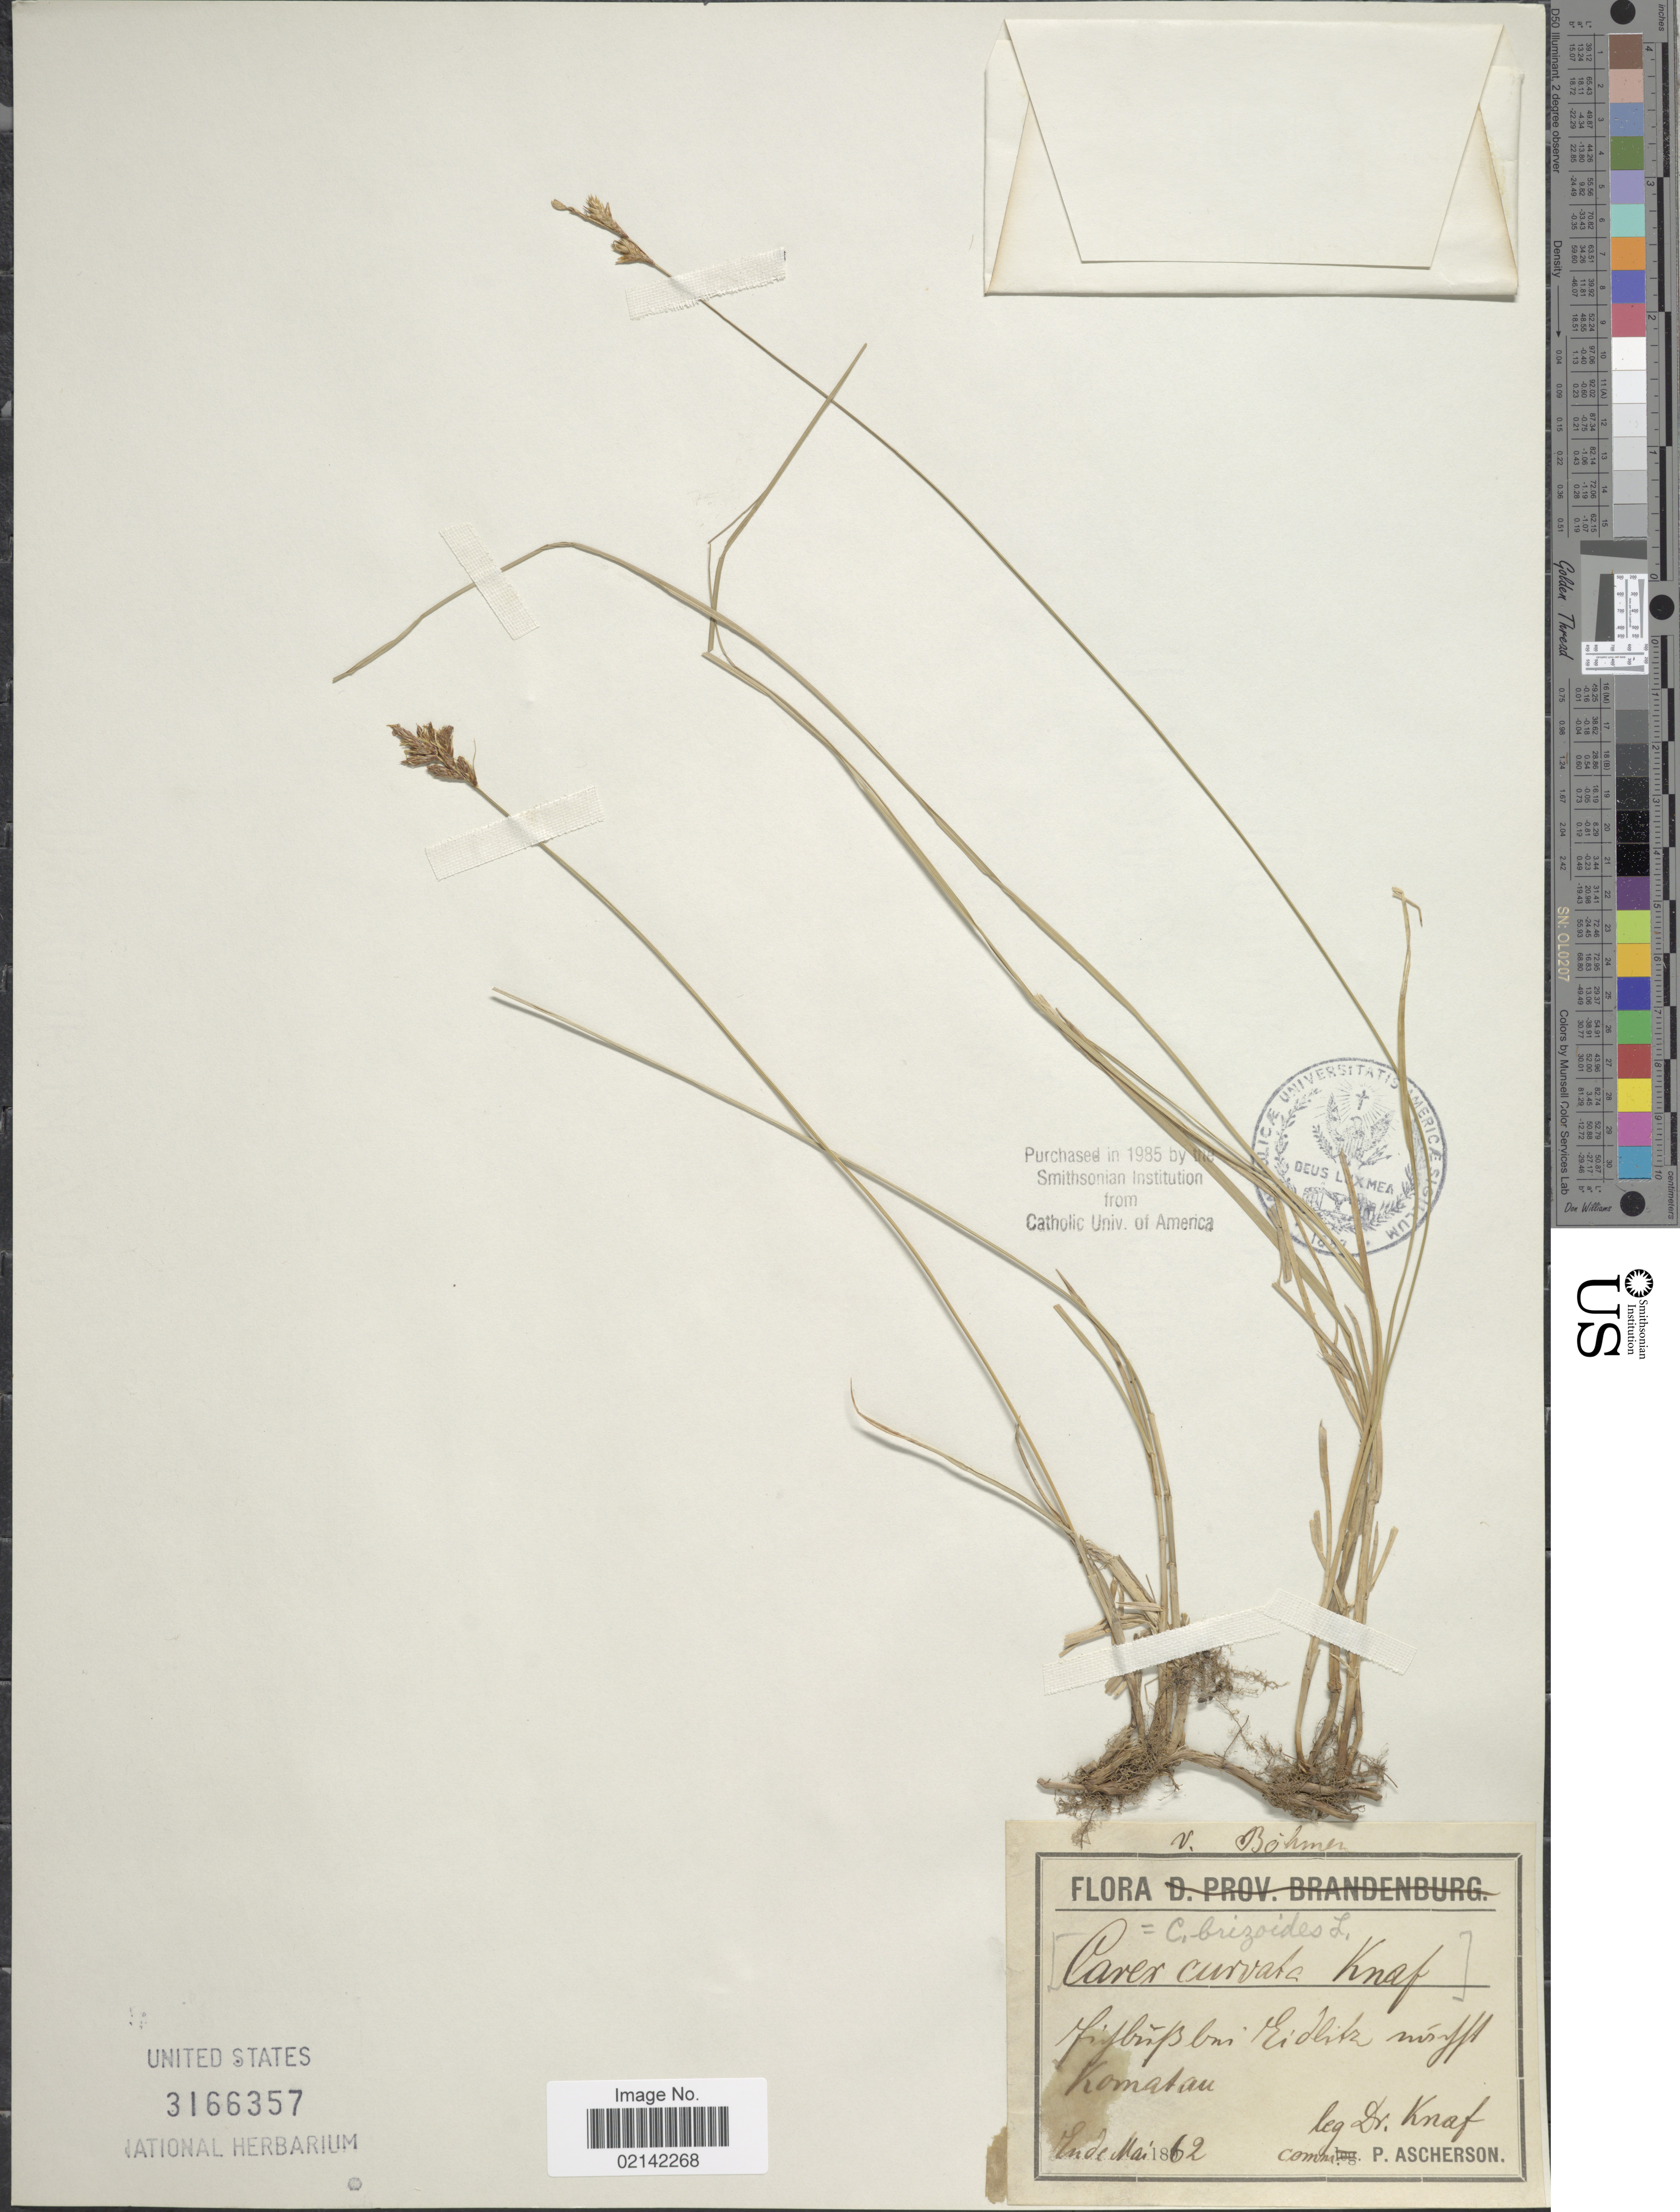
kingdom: Plantae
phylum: Tracheophyta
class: Liliopsida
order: Poales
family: Cyperaceae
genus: Carex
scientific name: Carex brizoides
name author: L.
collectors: Knaf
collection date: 1862-05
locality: V. Bohmen. Fribrifsbui Eidelitz misfft Komatan [interpreted]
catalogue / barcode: US 3166357